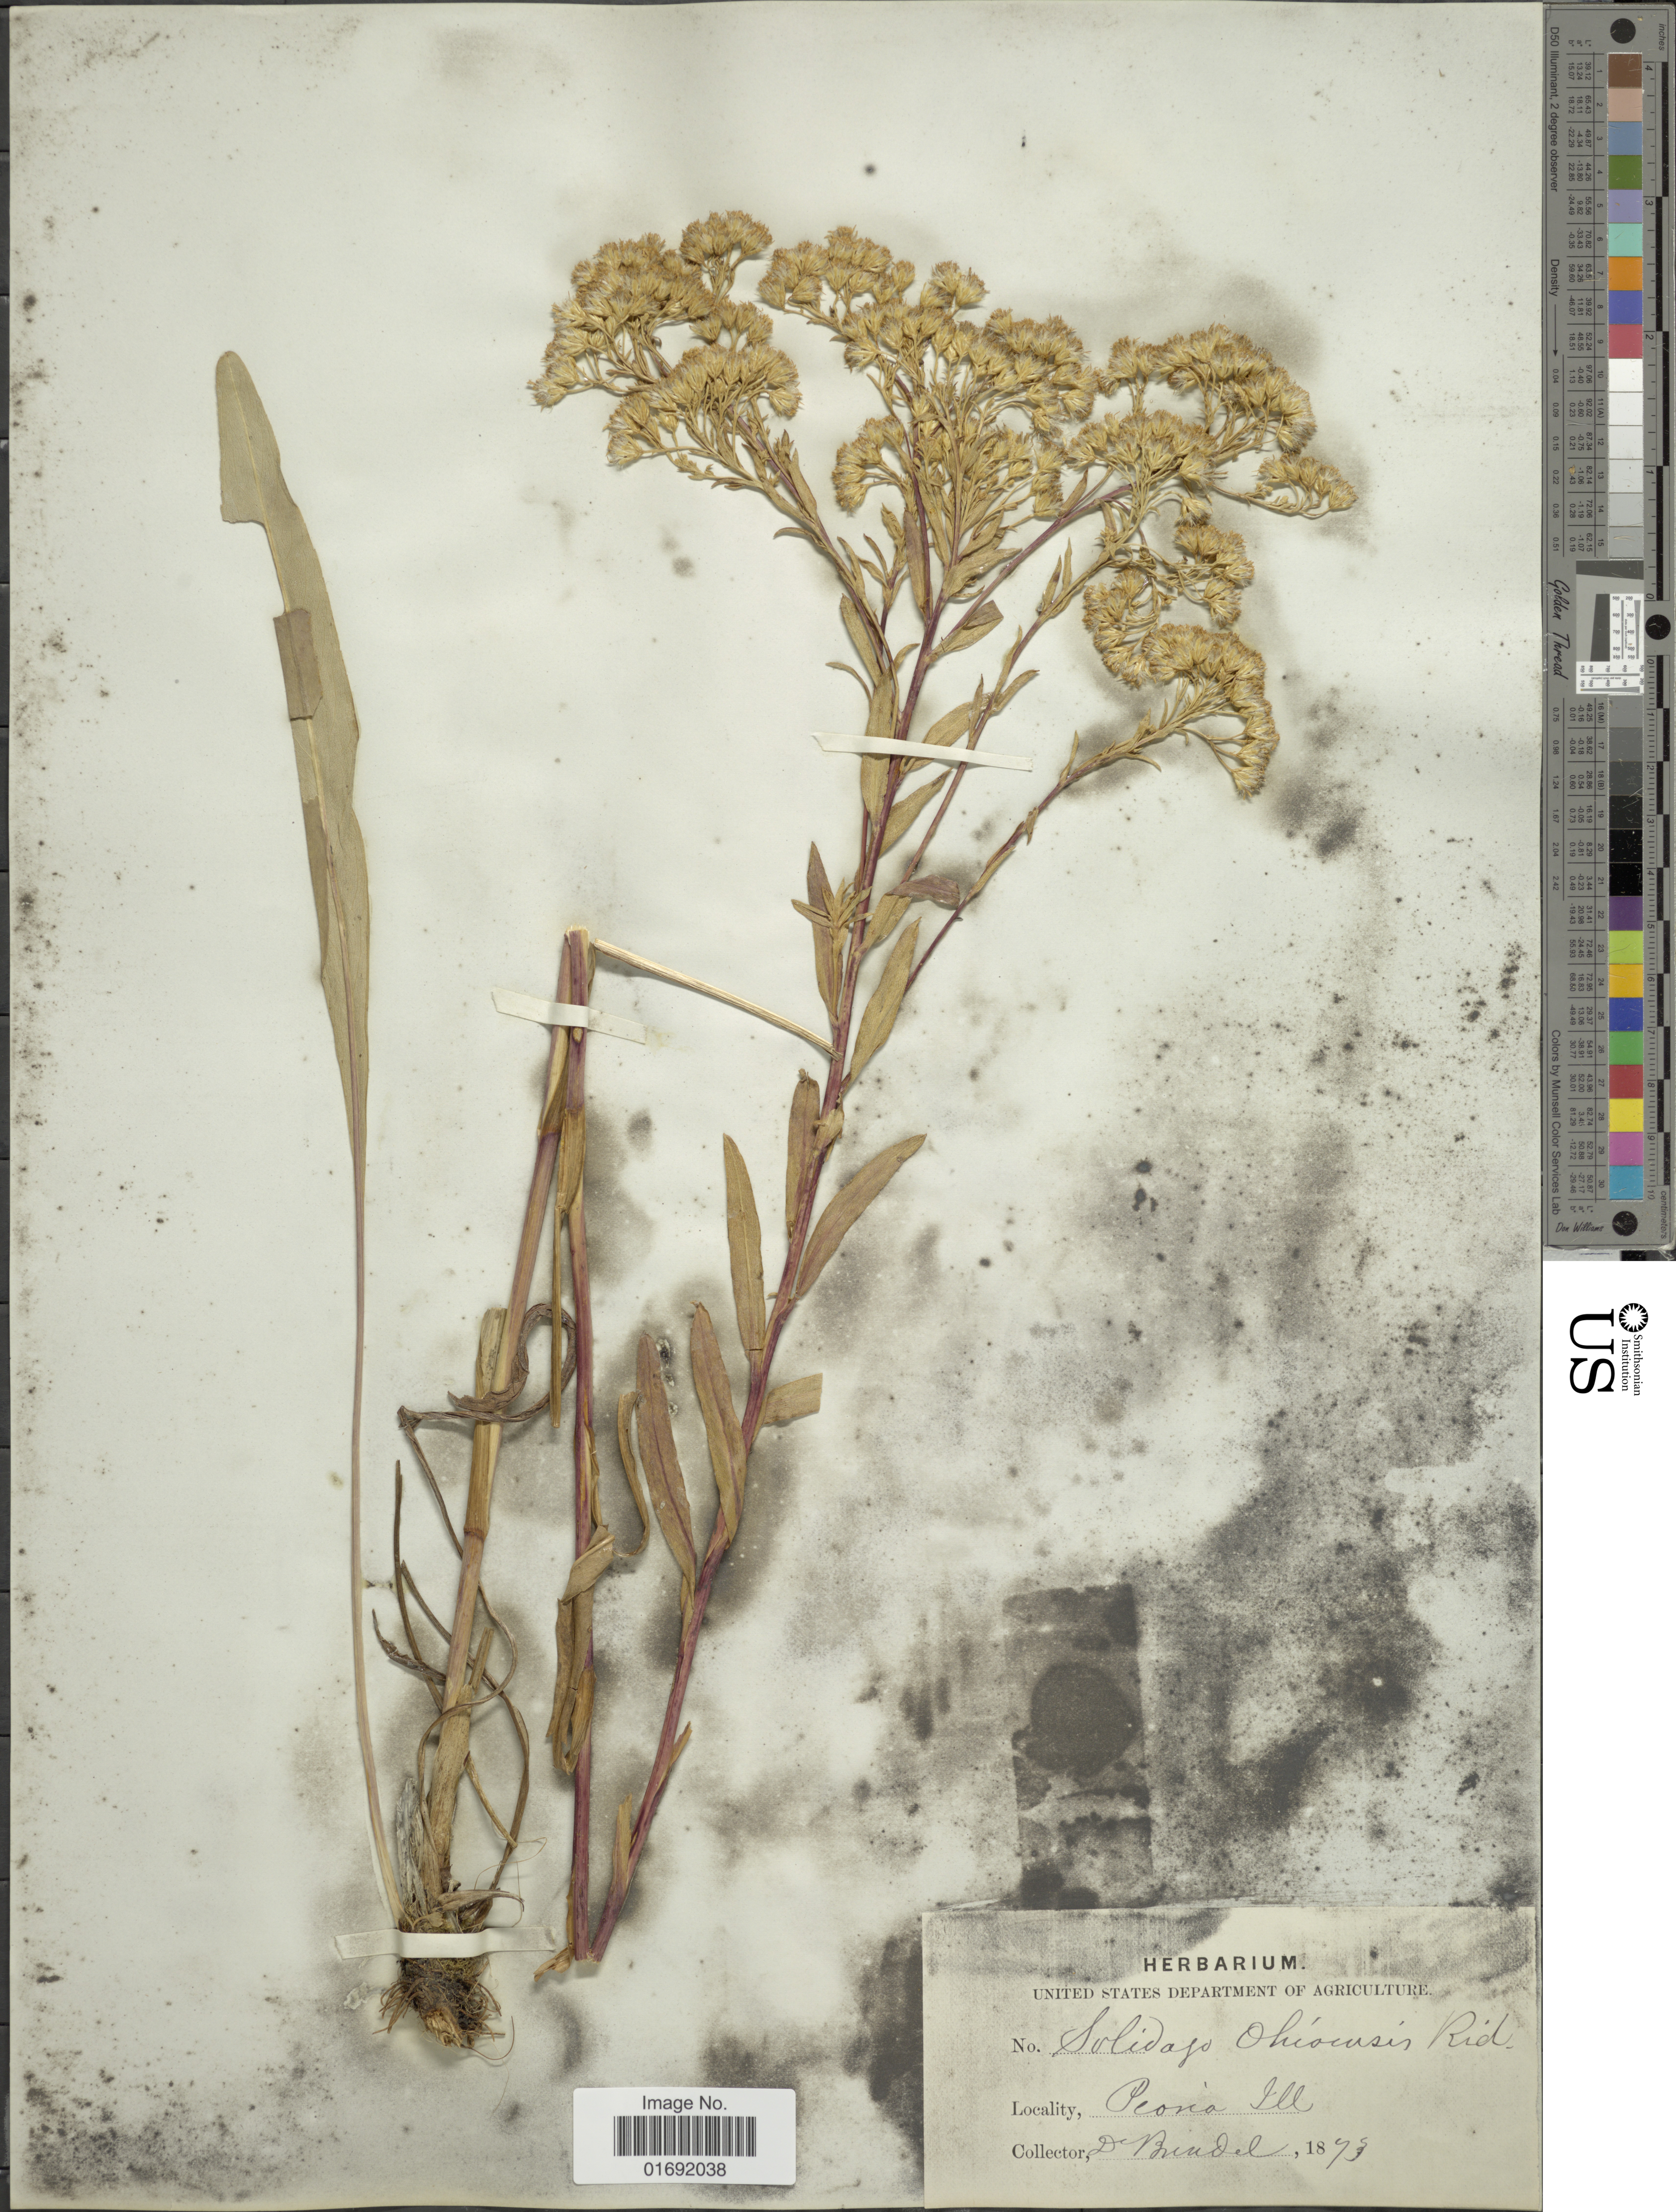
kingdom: Plantae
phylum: Tracheophyta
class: Magnoliopsida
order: Asterales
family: Asteraceae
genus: Oligoneuron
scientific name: Oligoneuron ohioense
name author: (Riddell) G.N. Jones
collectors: -. Brendel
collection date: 1873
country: United States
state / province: Illinois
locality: Peoria